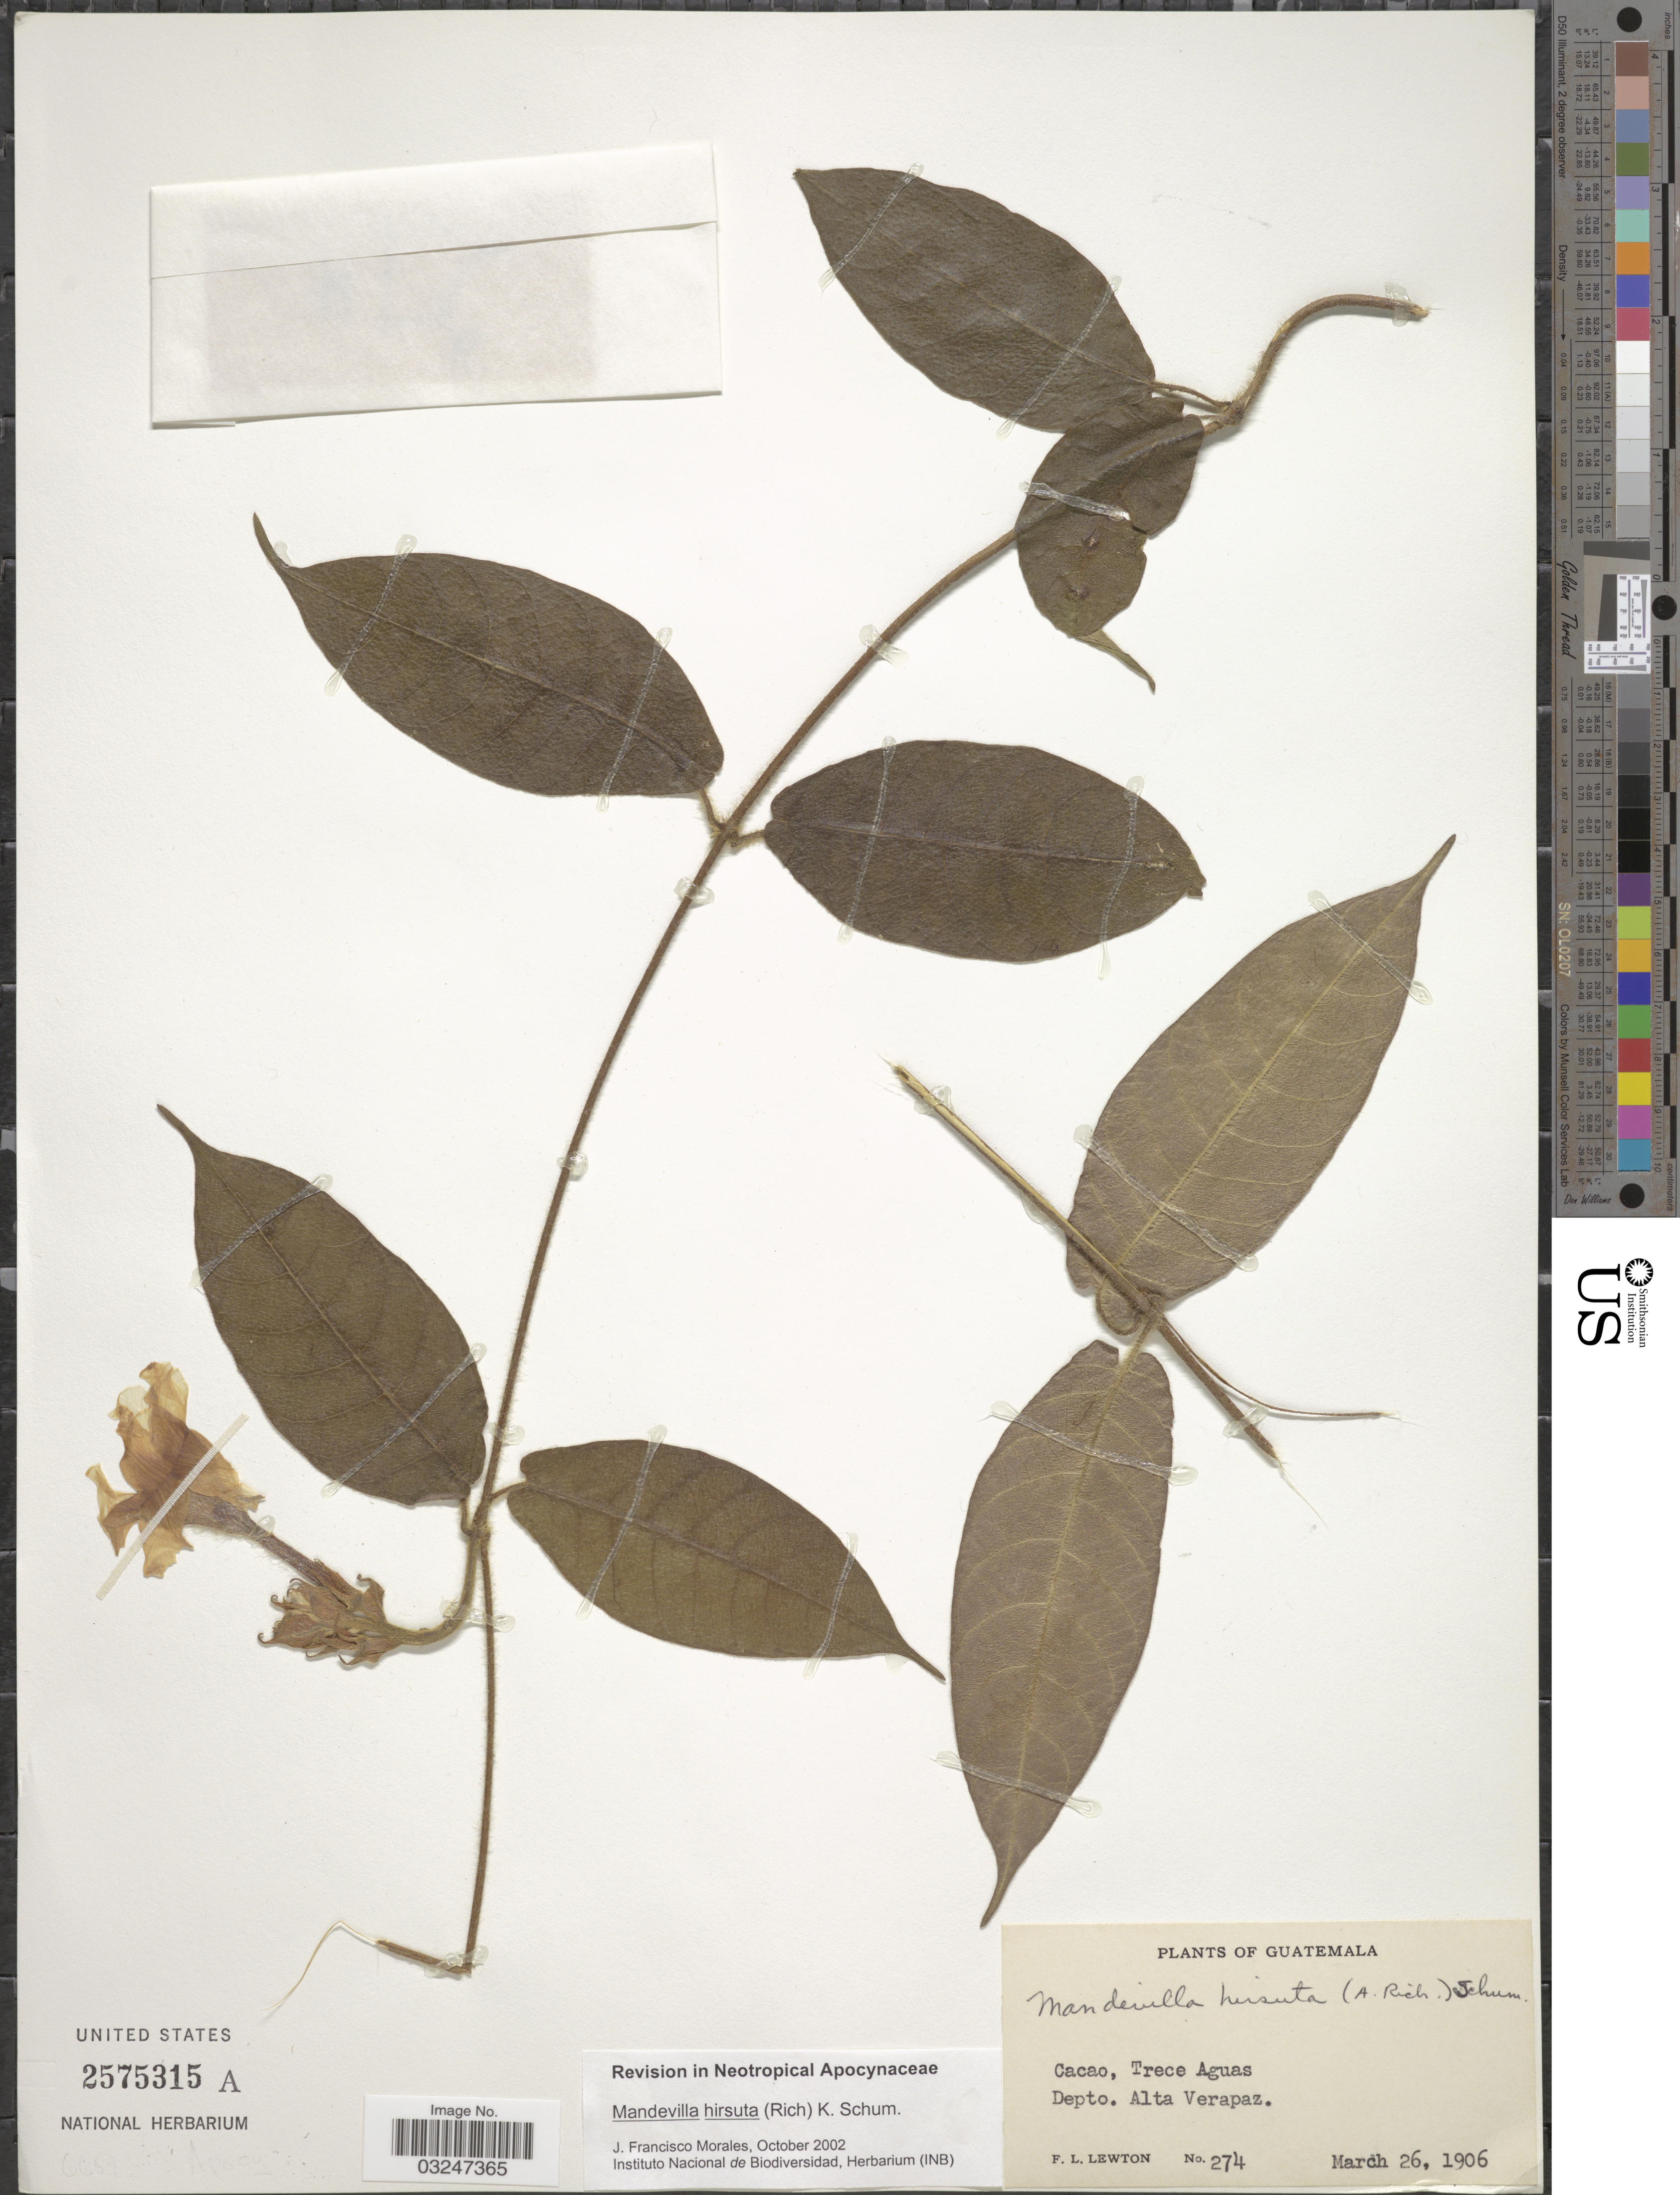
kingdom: Plantae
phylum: Tracheophyta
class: Magnoliopsida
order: Gentianales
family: Apocynaceae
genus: Mandevilla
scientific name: Mandevilla hirsuta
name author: (Rich.) K. Schum.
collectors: F. L. Lewton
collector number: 274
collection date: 1906-03-26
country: Guatemala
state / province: Alta Verapaz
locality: Cacao, Terce Aguas. Depto. Alta Verapaz.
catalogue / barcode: US 2575315A